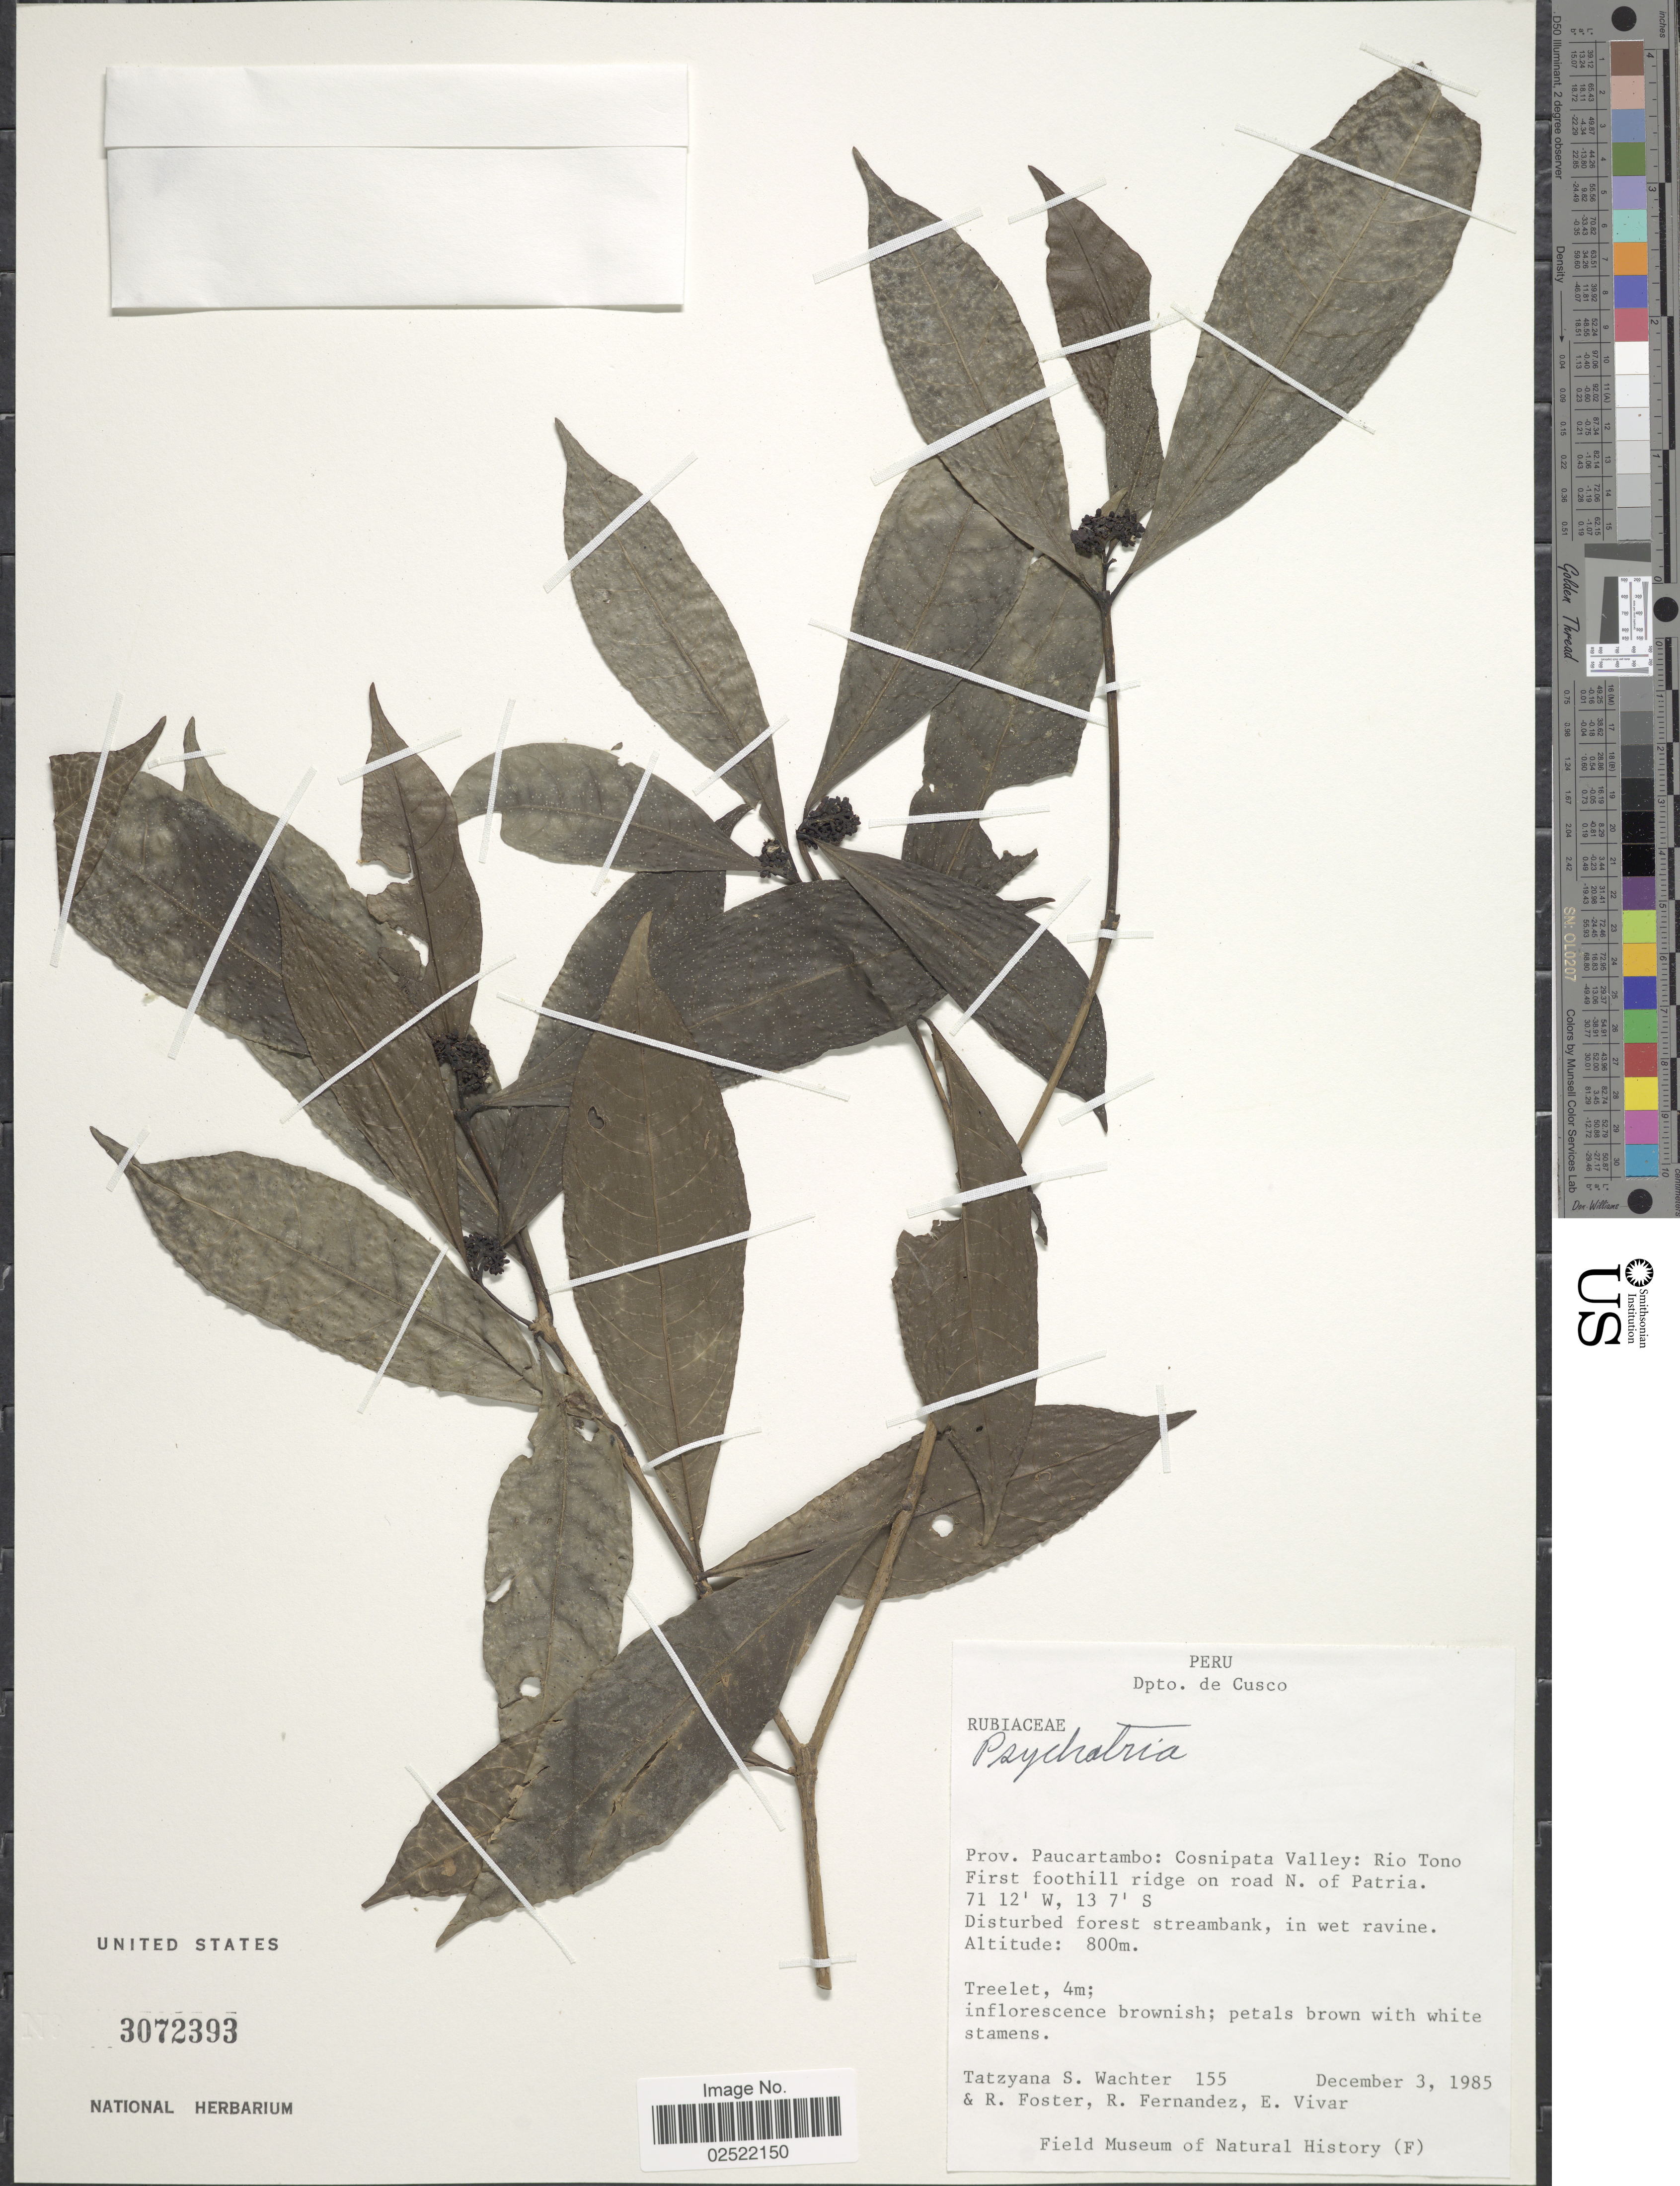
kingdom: Plantae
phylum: Tracheophyta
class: Magnoliopsida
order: Gentianales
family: Rubiaceae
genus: Psychotria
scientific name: Psychotria sp.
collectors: T. Wachter, R. Foster, R. Fernandez & E. Vivar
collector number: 155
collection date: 1985-12-03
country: Peru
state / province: Cusco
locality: Dpto. de Cusco. Prov. Paucartambo: Cosnipata Valley: Rio Tono First foothill ridge on road N. of Patria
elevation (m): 800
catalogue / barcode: US 3072393